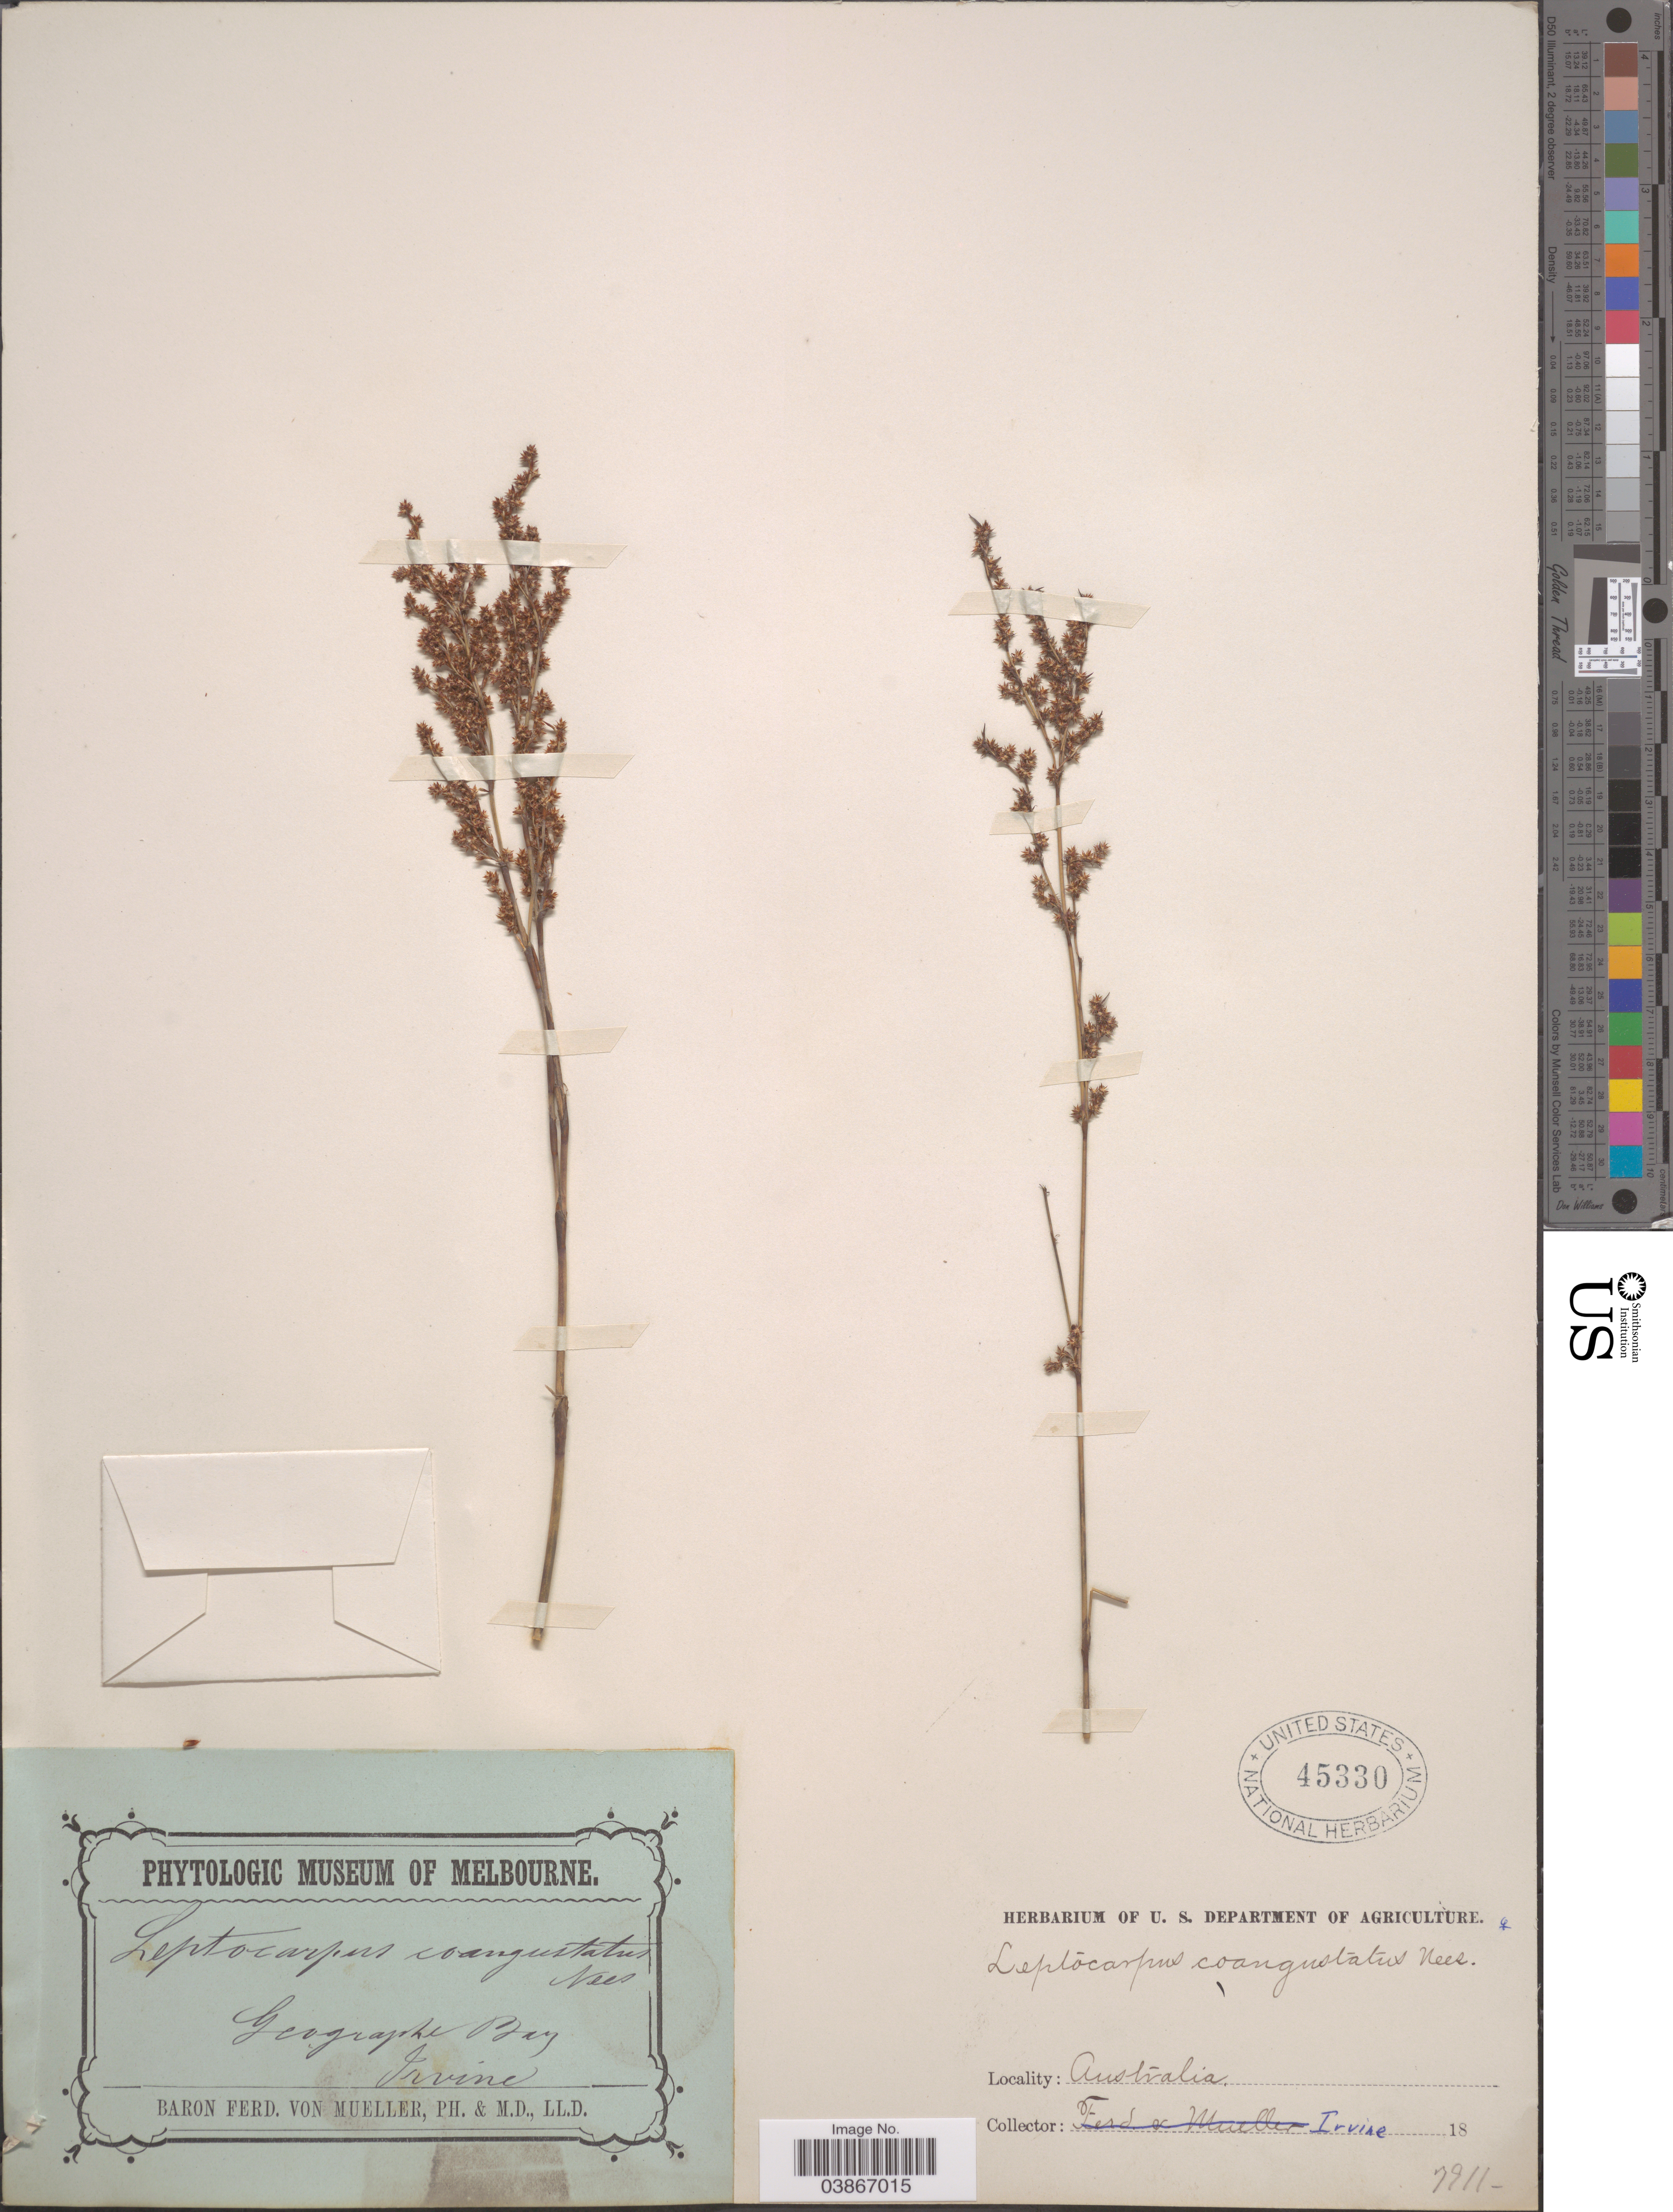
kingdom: Plantae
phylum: Tracheophyta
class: Liliopsida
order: Poales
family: Restionaceae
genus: Leptocarpus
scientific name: Leptocarpus coangustatus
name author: Nees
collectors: Irvine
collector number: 7911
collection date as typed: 18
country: Australia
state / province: Western Australia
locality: Geographe Bay.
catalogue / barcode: US 45330